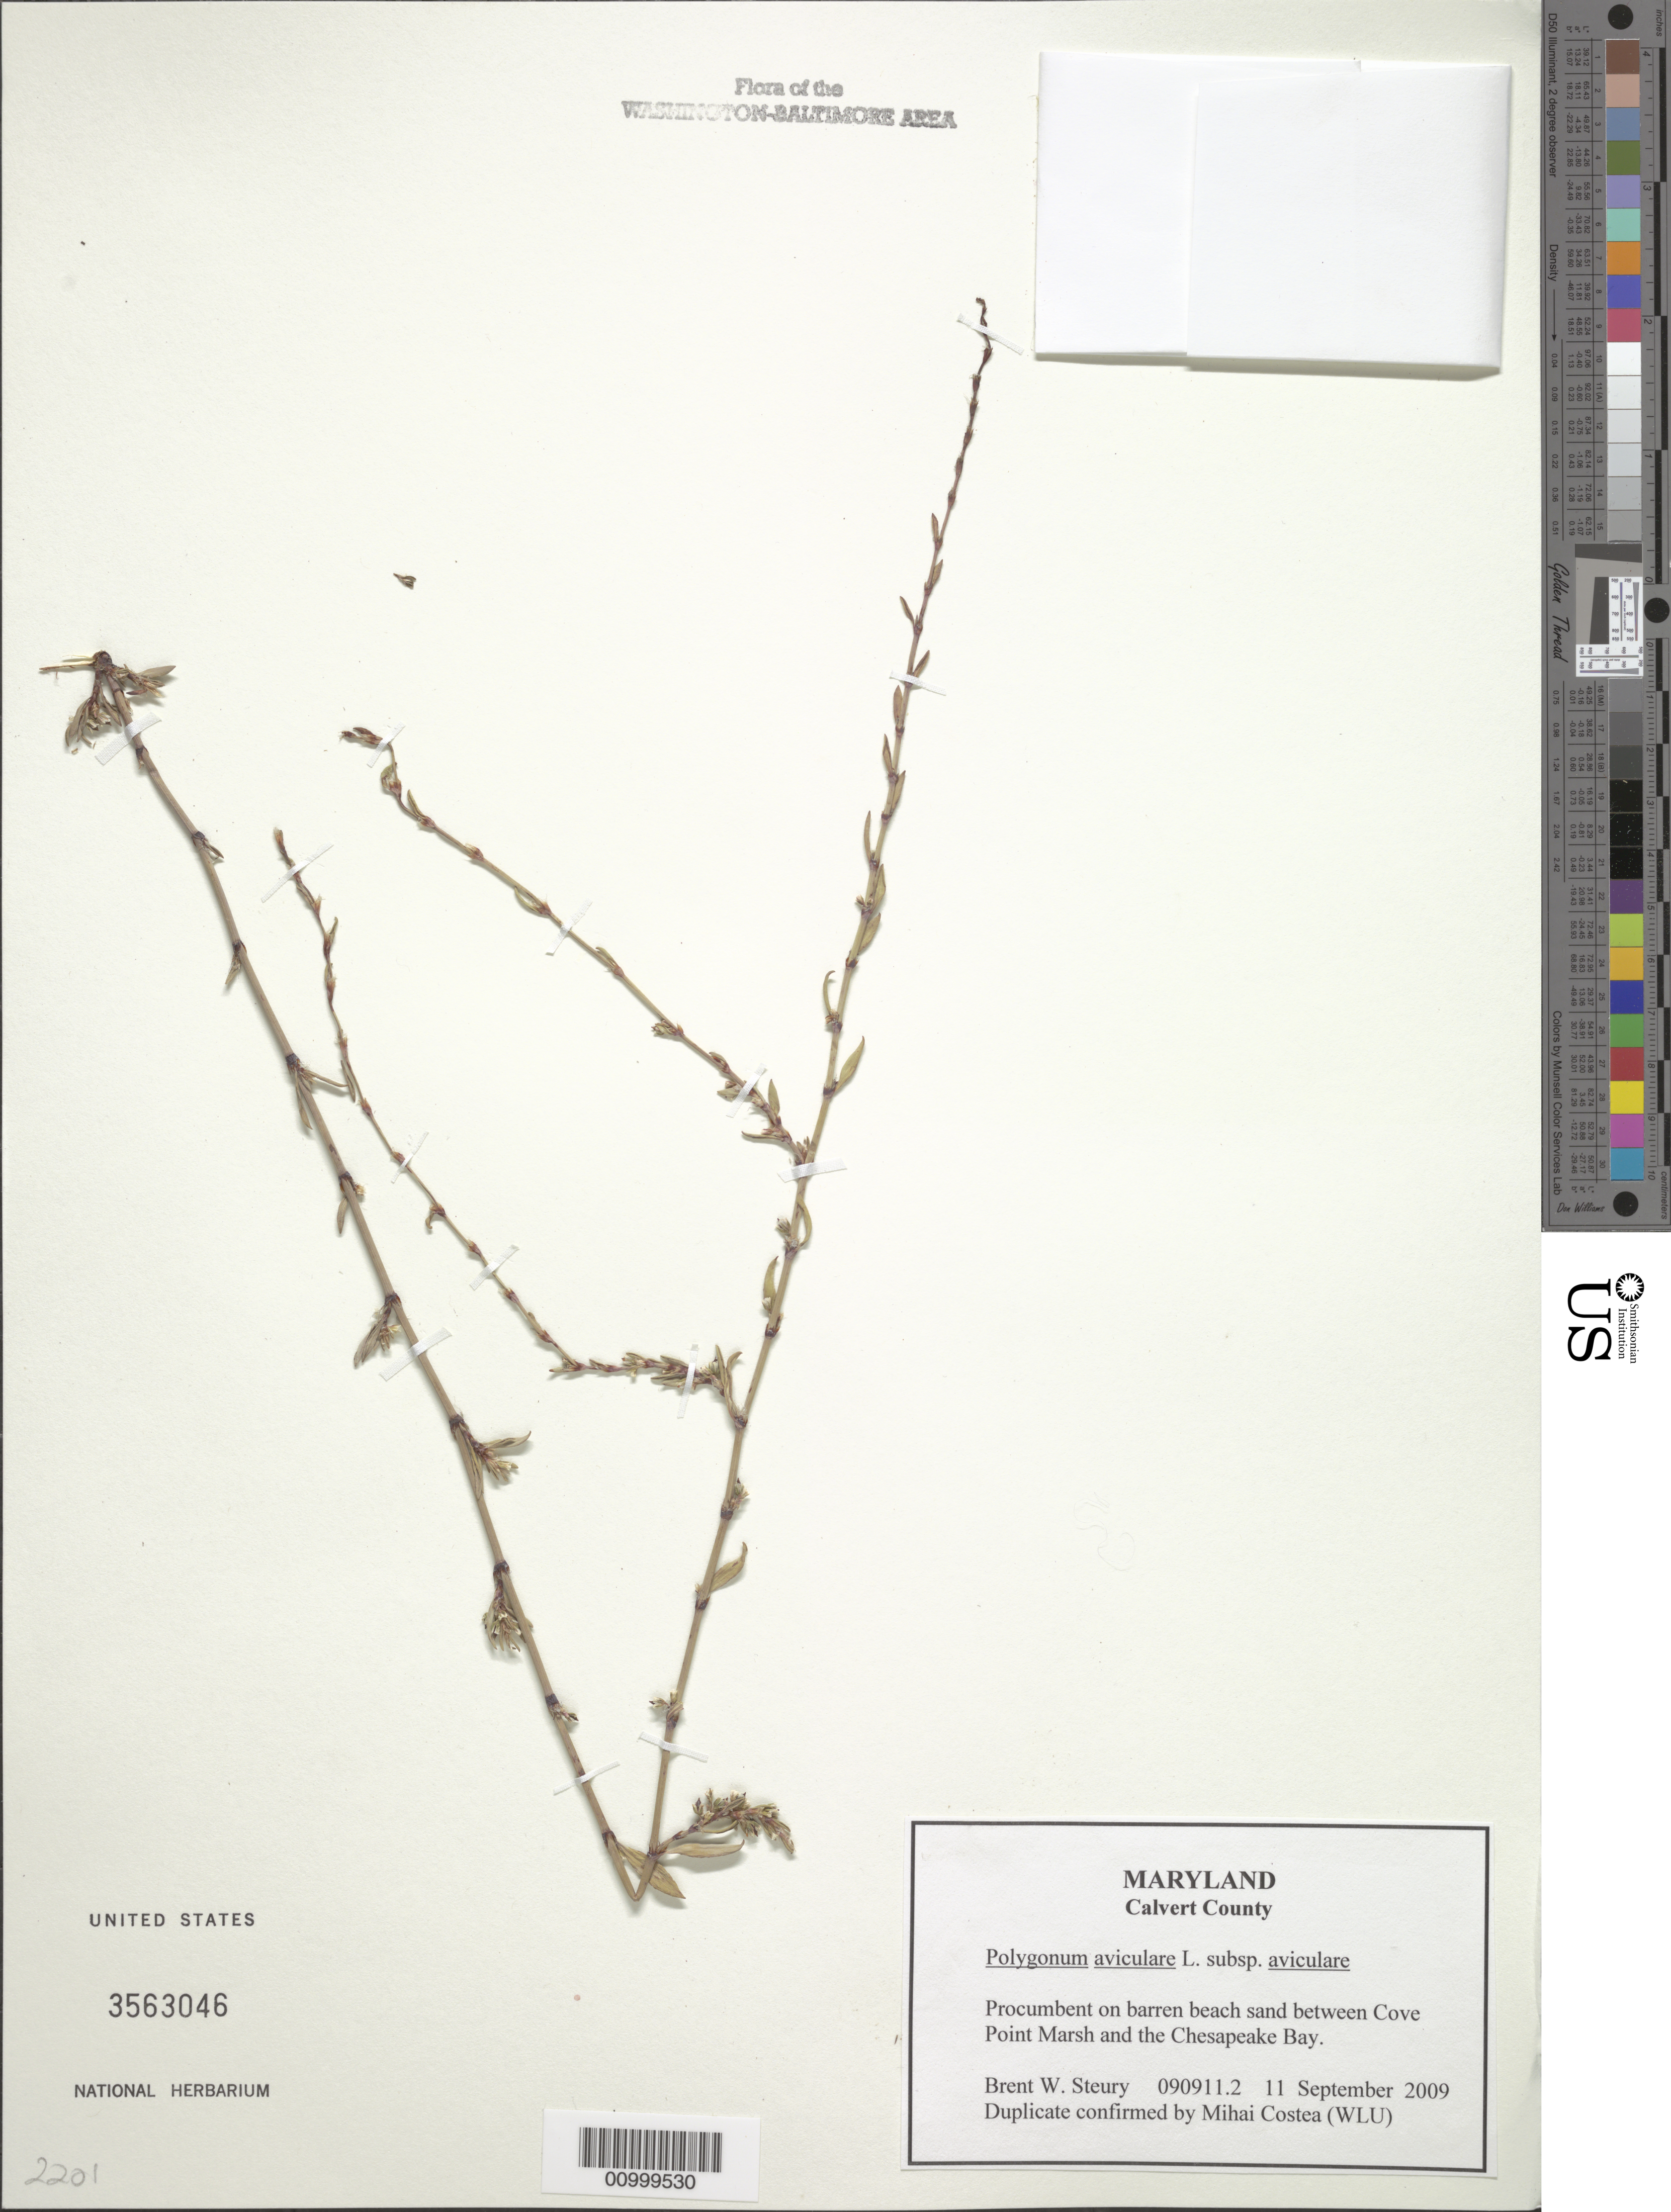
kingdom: Plantae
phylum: Tracheophyta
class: Magnoliopsida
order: Caryophyllales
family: Polygonaceae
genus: Polygonum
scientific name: Polygonum aviculare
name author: L.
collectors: B. Steury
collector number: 090911.2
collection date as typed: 11 September 2009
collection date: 2009-09-11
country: United States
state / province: Maryland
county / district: Calvert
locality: Cove Point Marsh and Chesapeake Bay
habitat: procumben on barren beach sand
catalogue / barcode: US 3563046